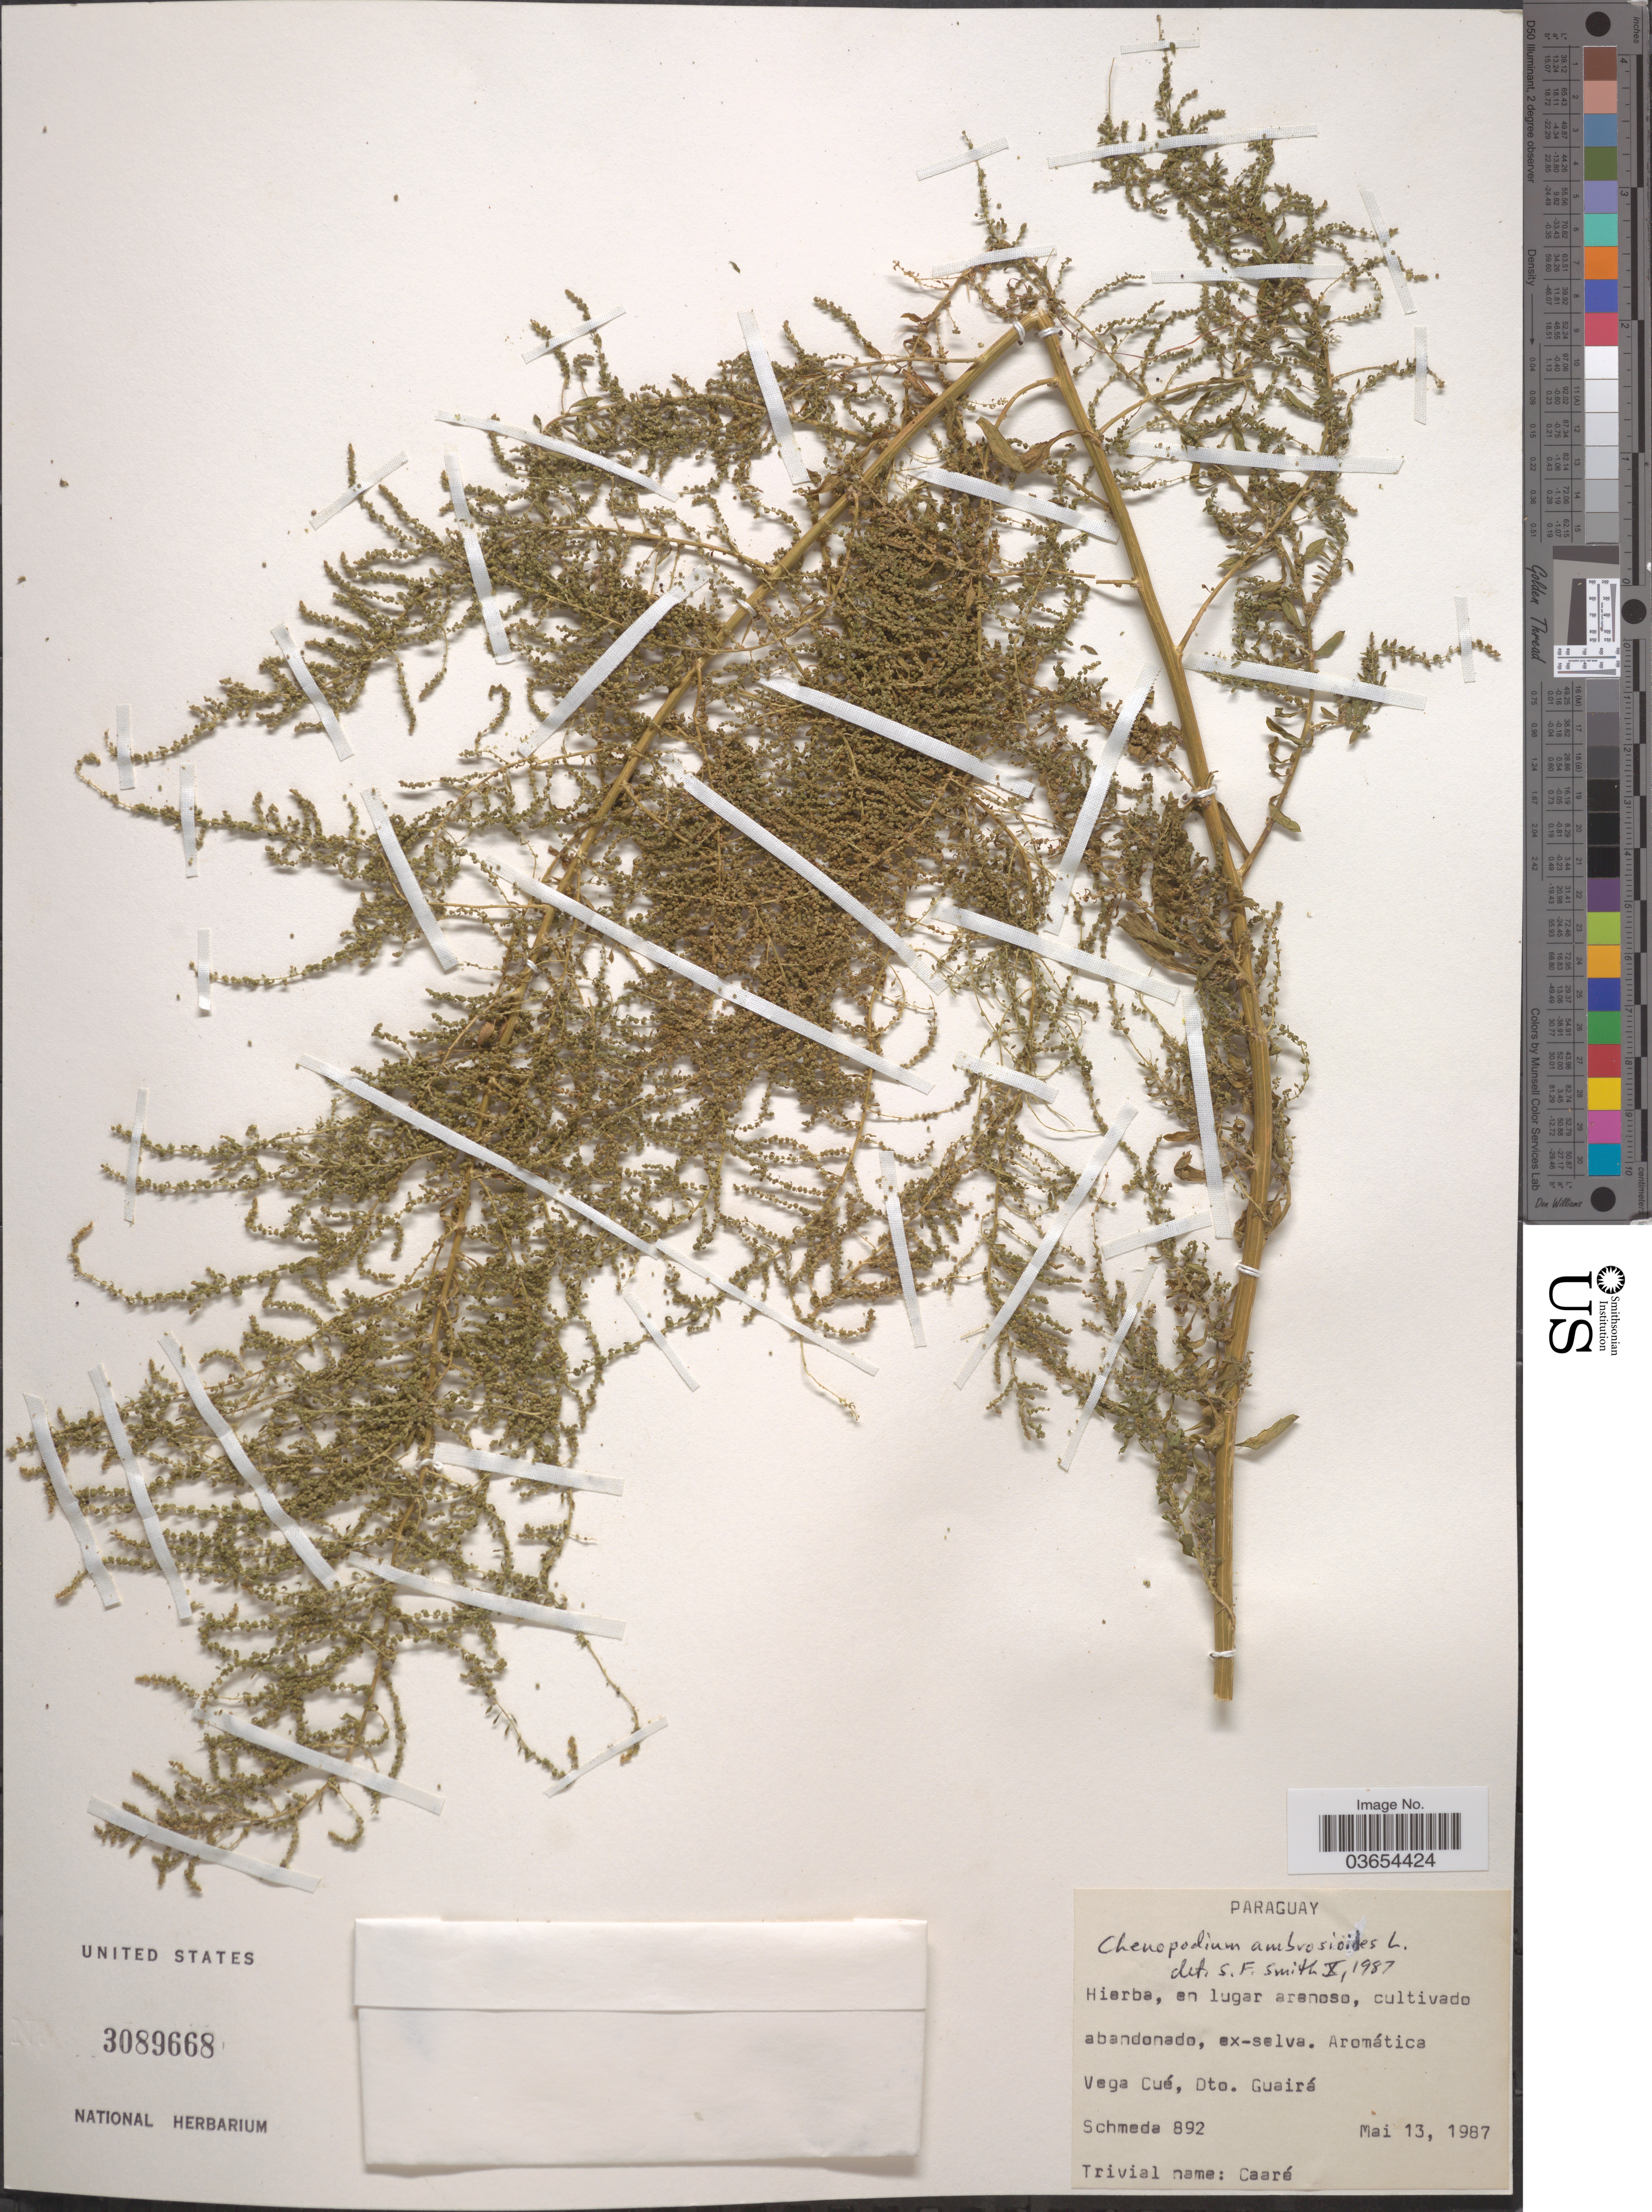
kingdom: Plantae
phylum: Tracheophyta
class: Magnoliopsida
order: Caryophyllales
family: Amaranthaceae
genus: Chenopodium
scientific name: Chenopodium ambrosioides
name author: L.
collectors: Schmeda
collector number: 892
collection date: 1987-05-13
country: Paraguay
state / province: Guaira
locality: Vega Cué, Dto. Guairá.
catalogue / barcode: US 3089668